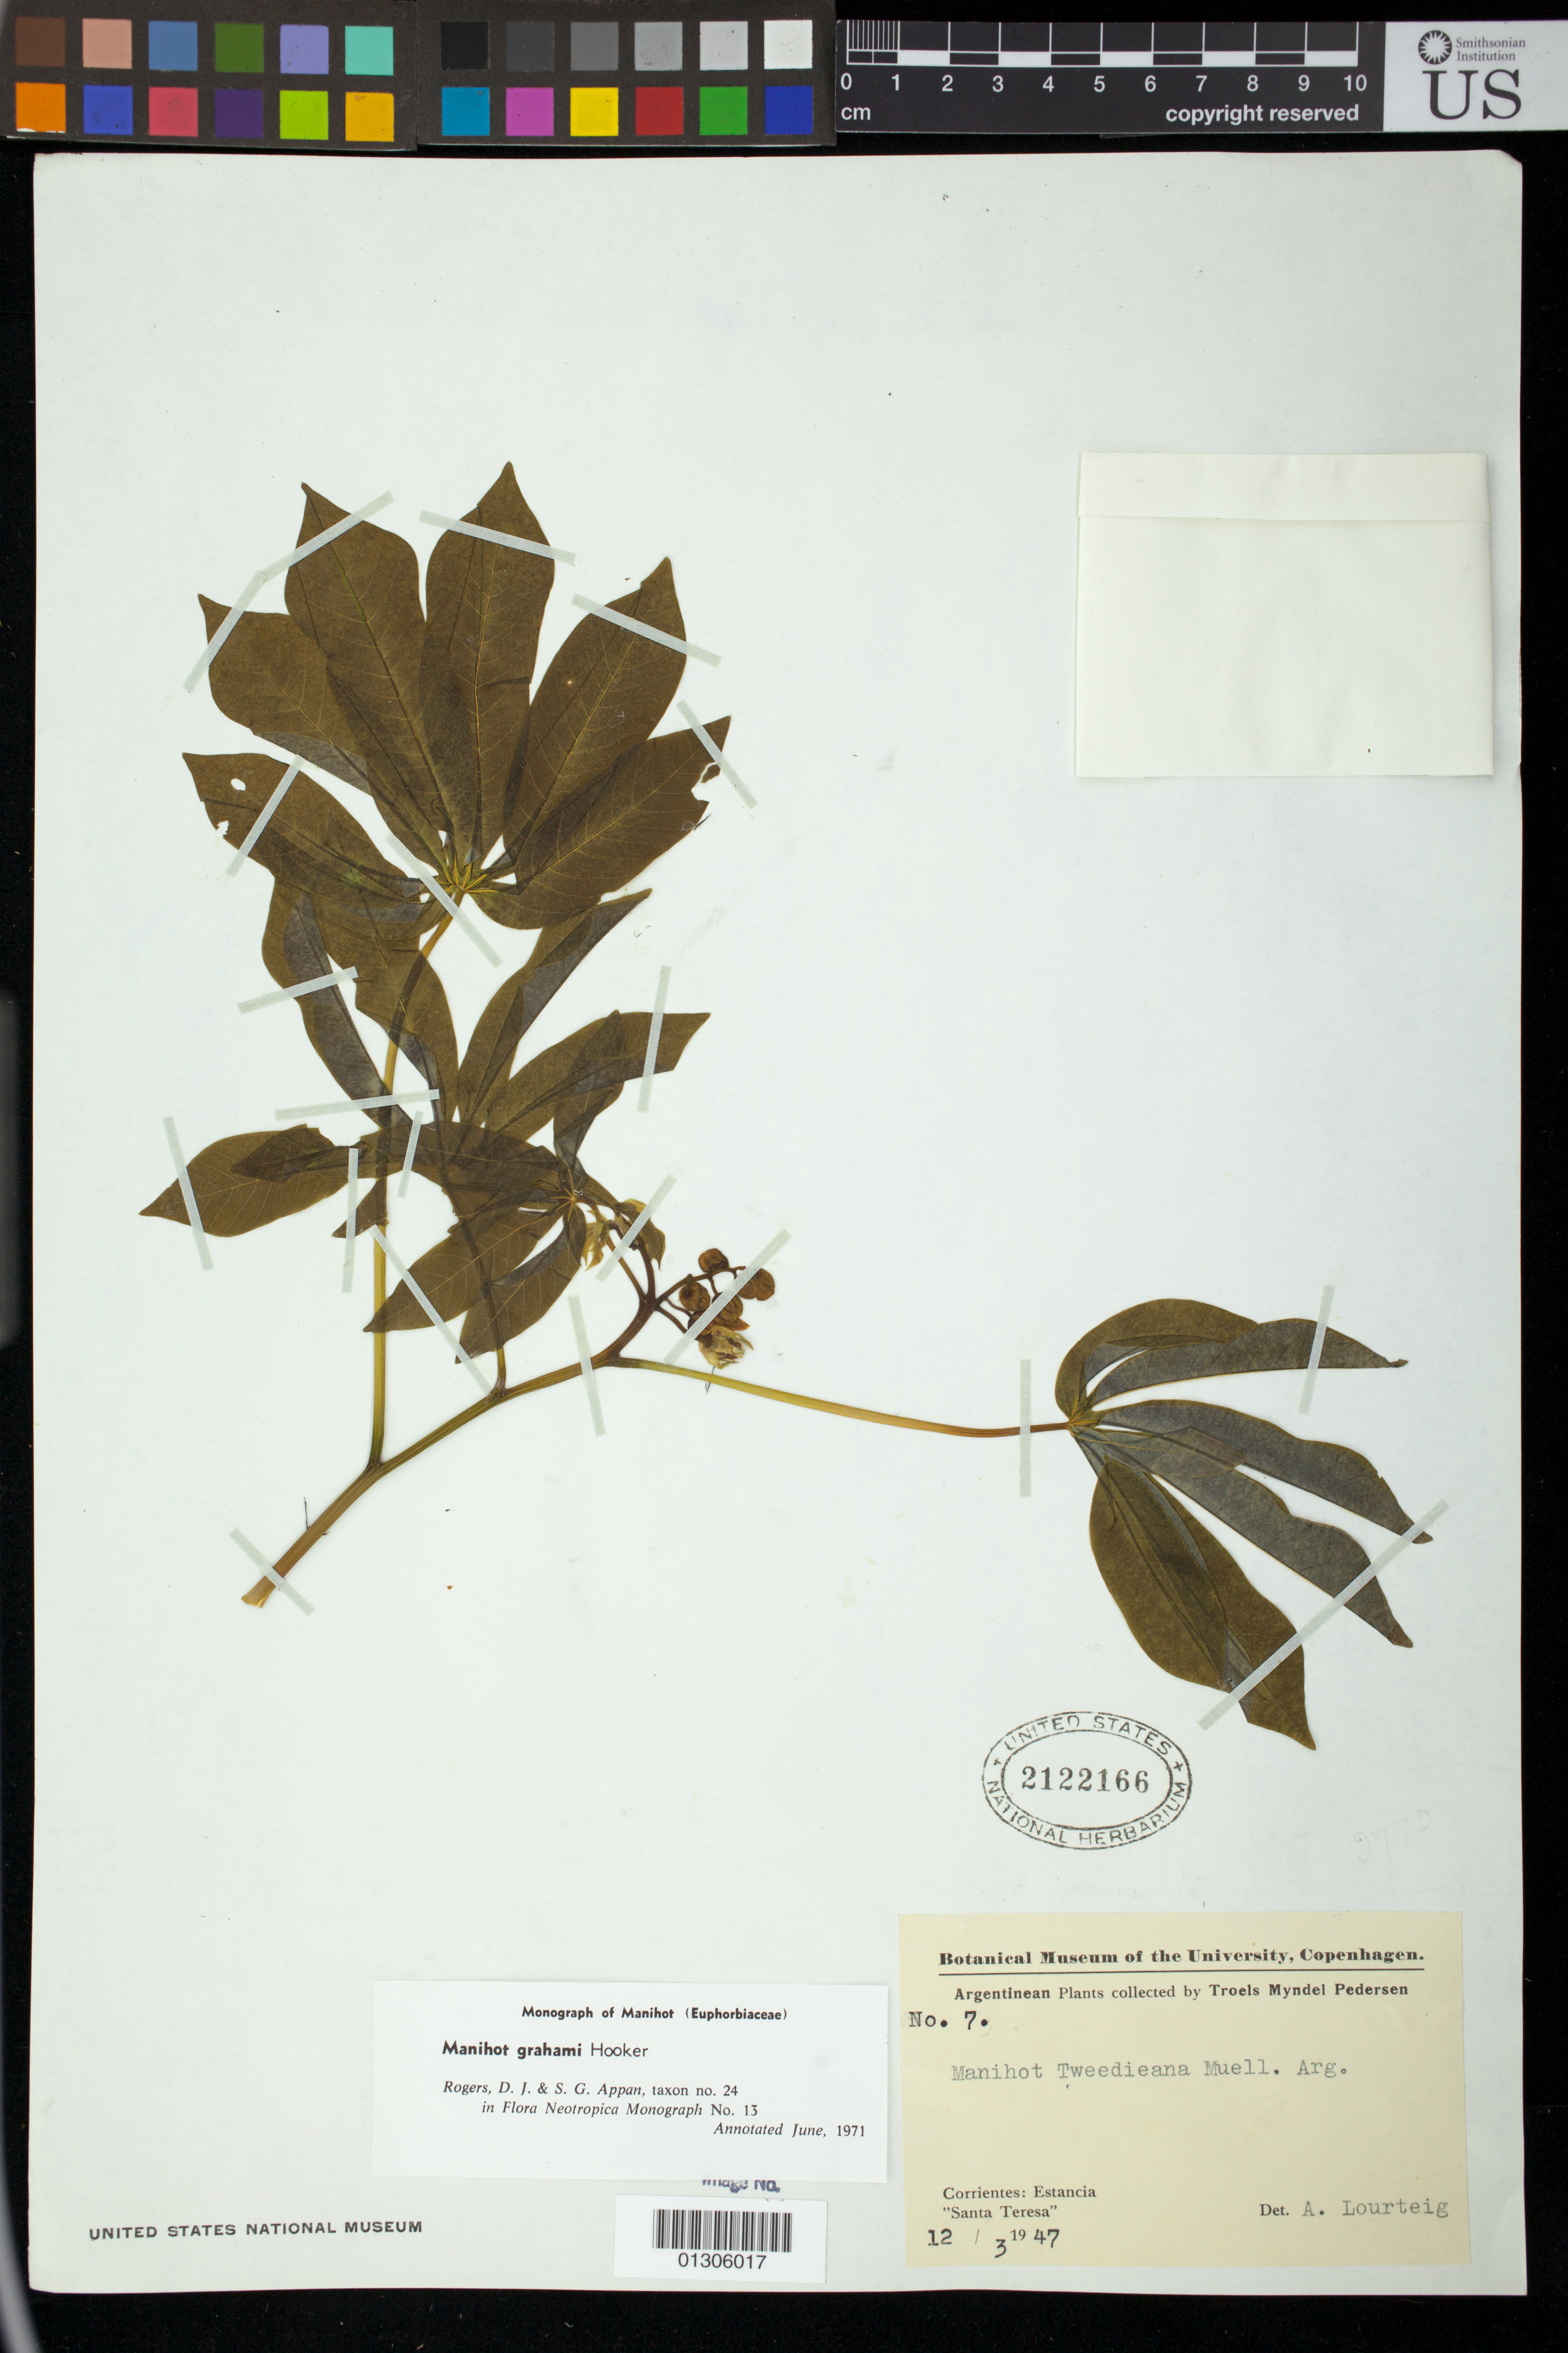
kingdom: Plantae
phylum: Tracheophyta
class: Magnoliopsida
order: Malpighiales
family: Euphorbiaceae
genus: Manihot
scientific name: Manihot grahamii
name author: Hook.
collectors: T. M. Pedersen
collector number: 7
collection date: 1947-12-03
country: Argentina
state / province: Corrientes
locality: Estancia "Santa Teresa"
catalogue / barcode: US 2122166